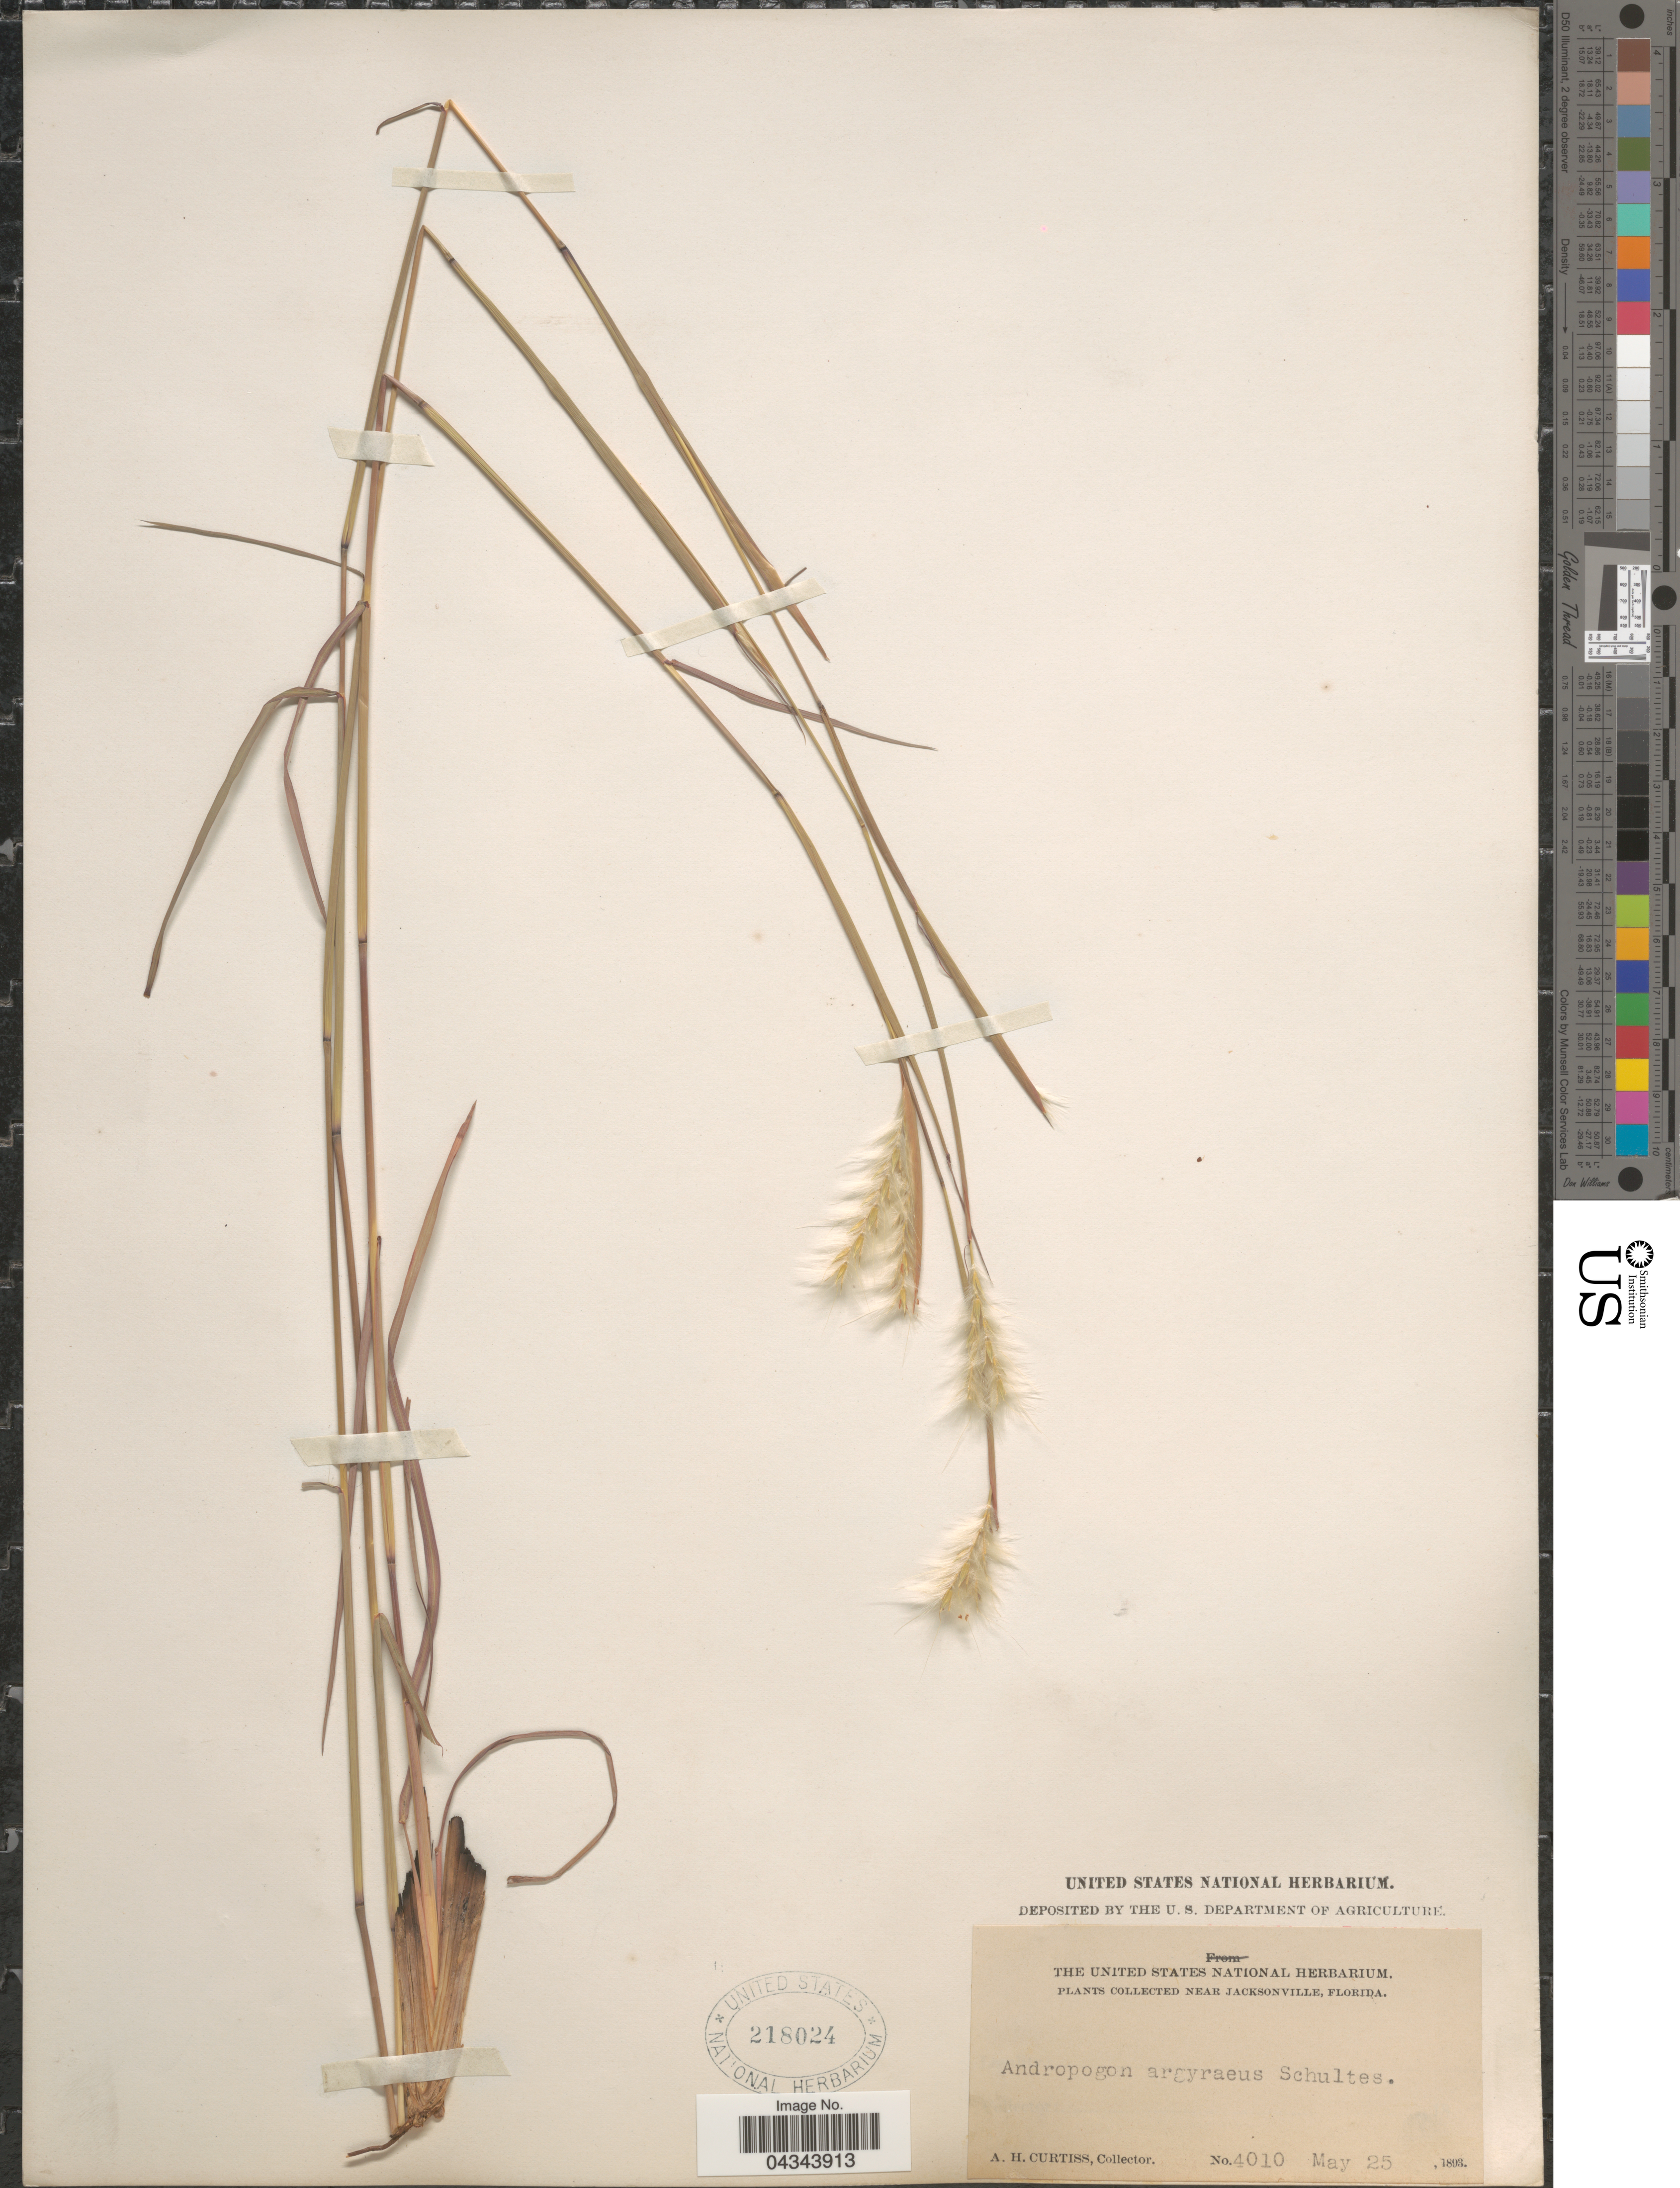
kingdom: Plantae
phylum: Tracheophyta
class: Liliopsida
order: Poales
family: Poaceae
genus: Andropogon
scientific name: Andropogon ternarius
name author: Michx.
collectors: A. H. Curtiss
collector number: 4010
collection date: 1893-05-25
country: United States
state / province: Florida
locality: Near Jacksonville.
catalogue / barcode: US 218024